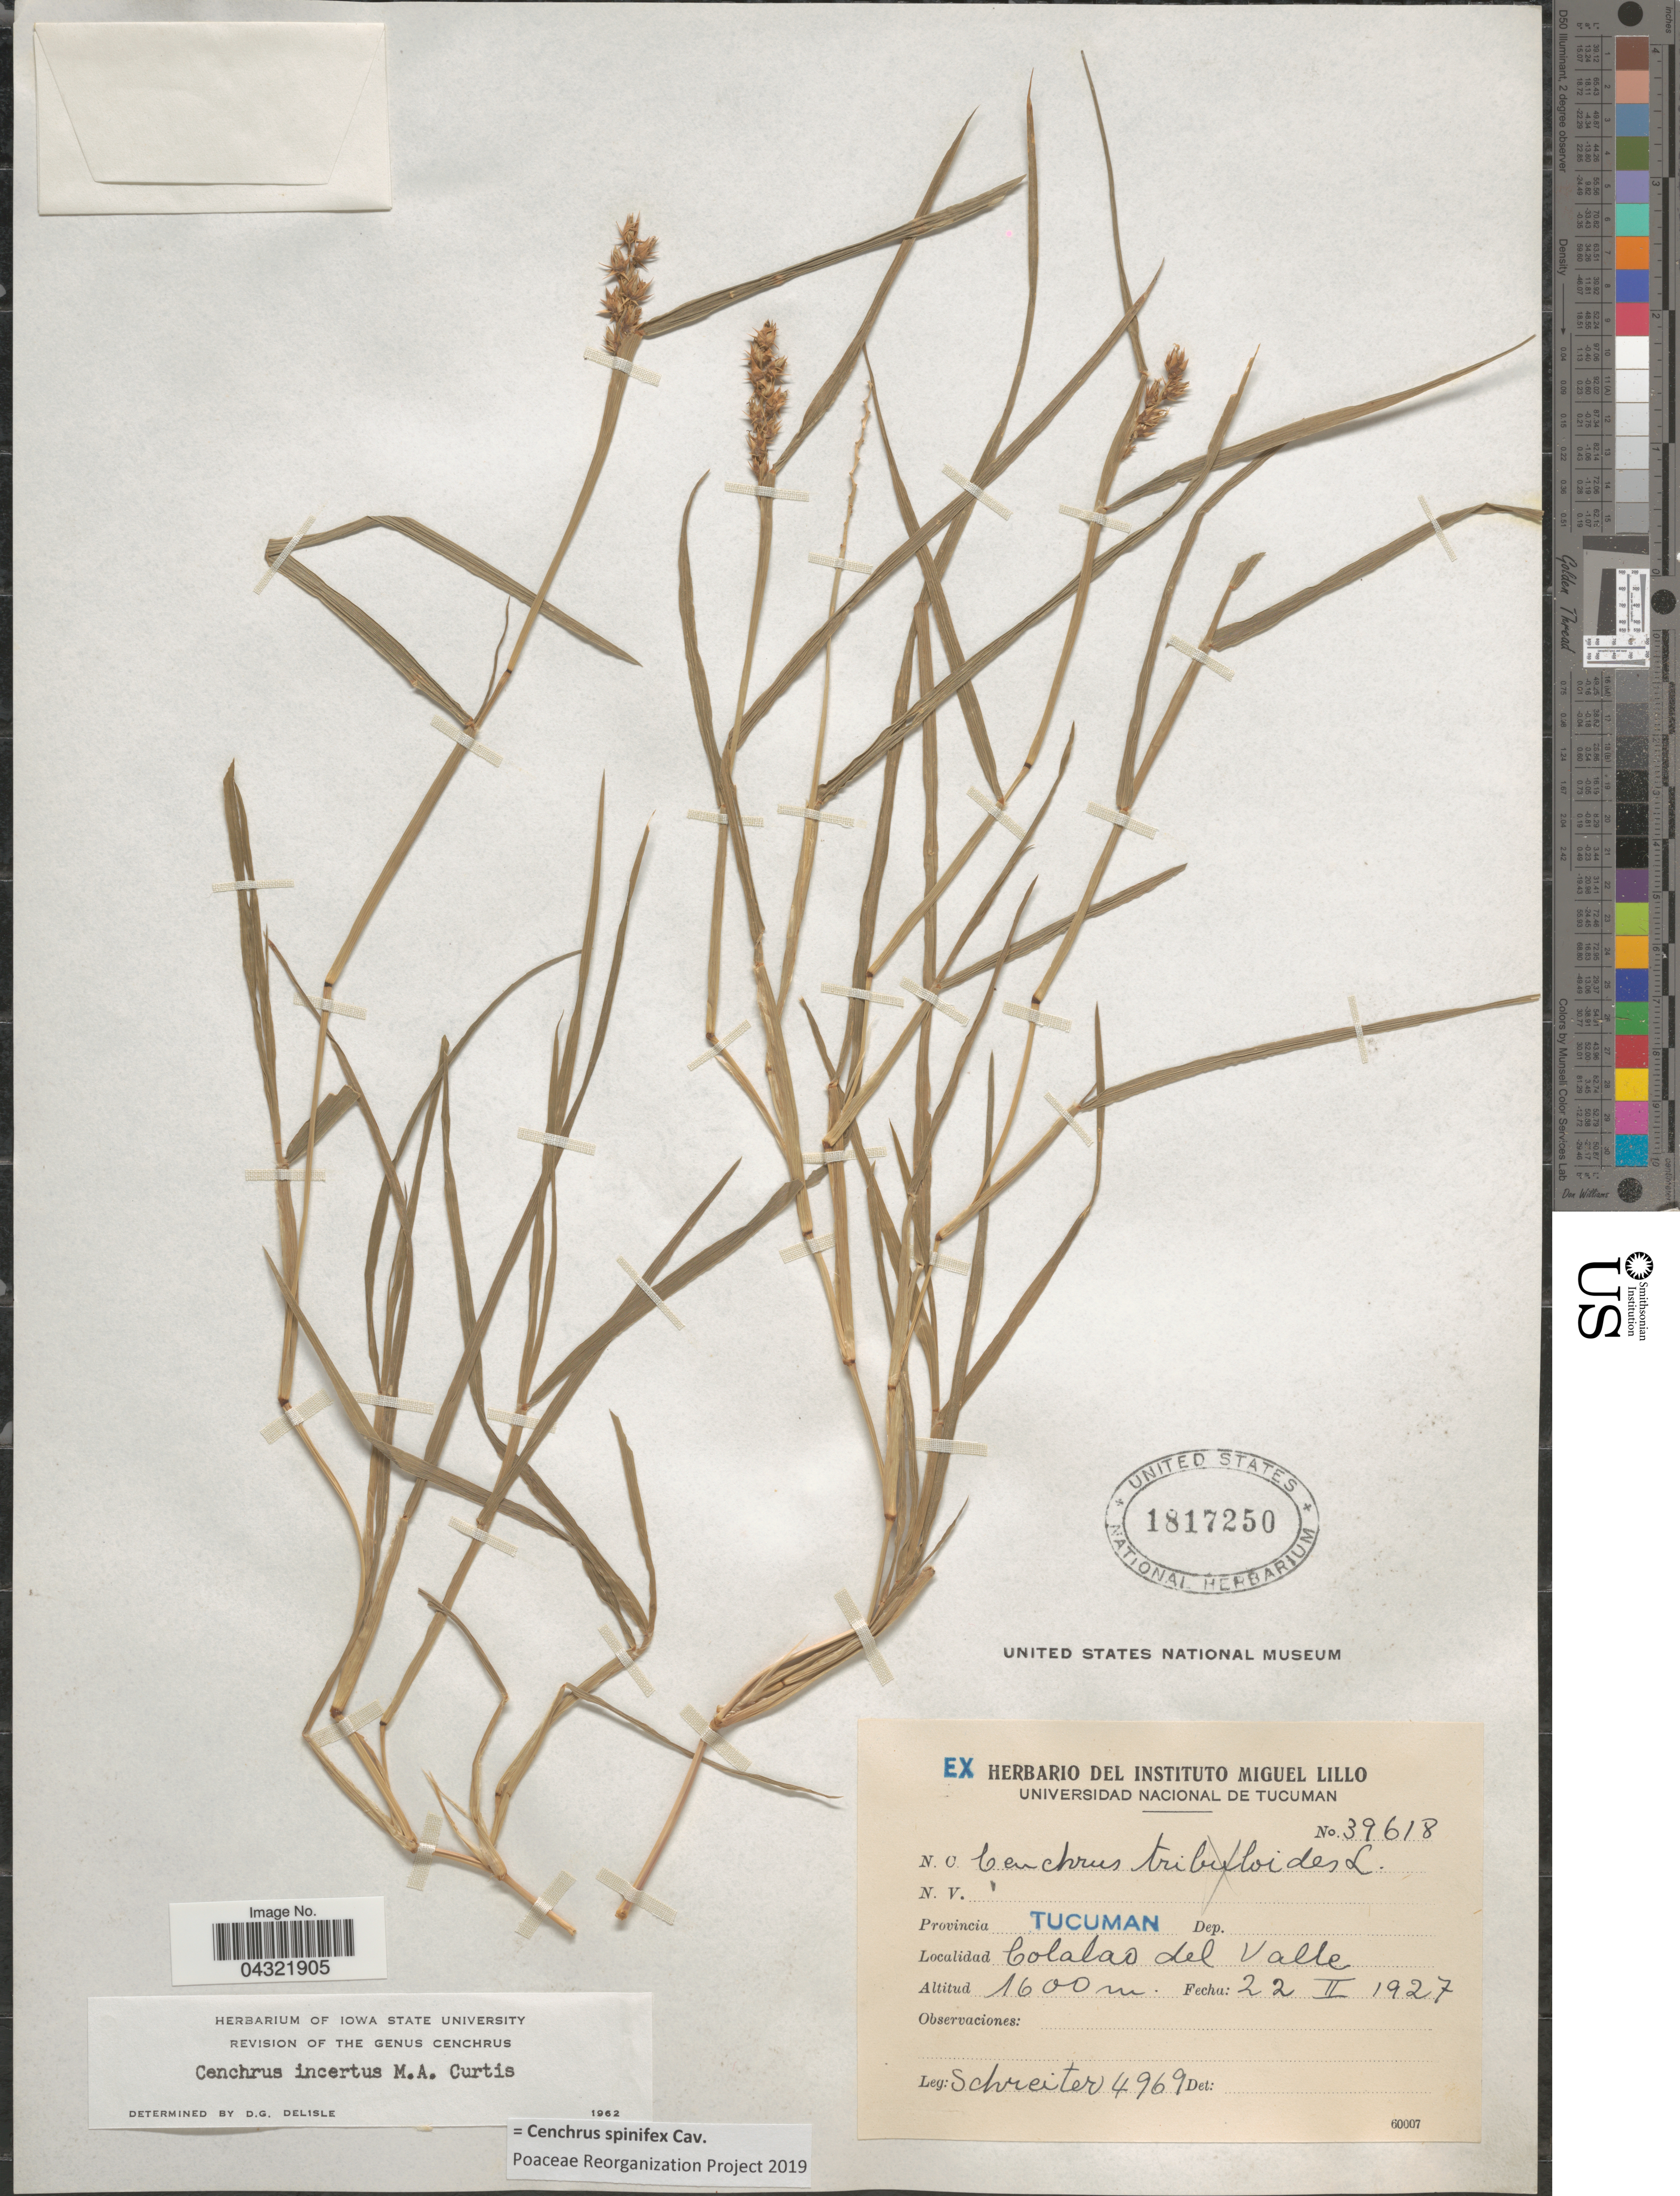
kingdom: Plantae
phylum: Tracheophyta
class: Liliopsida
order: Poales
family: Poaceae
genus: Cenchrus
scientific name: Cenchrus spinifex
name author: Cav.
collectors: -. Schreiter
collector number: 4969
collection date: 1927-02-22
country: Argentina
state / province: Tucuman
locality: Colalao del Valle.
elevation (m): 1600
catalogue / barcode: US 1817250